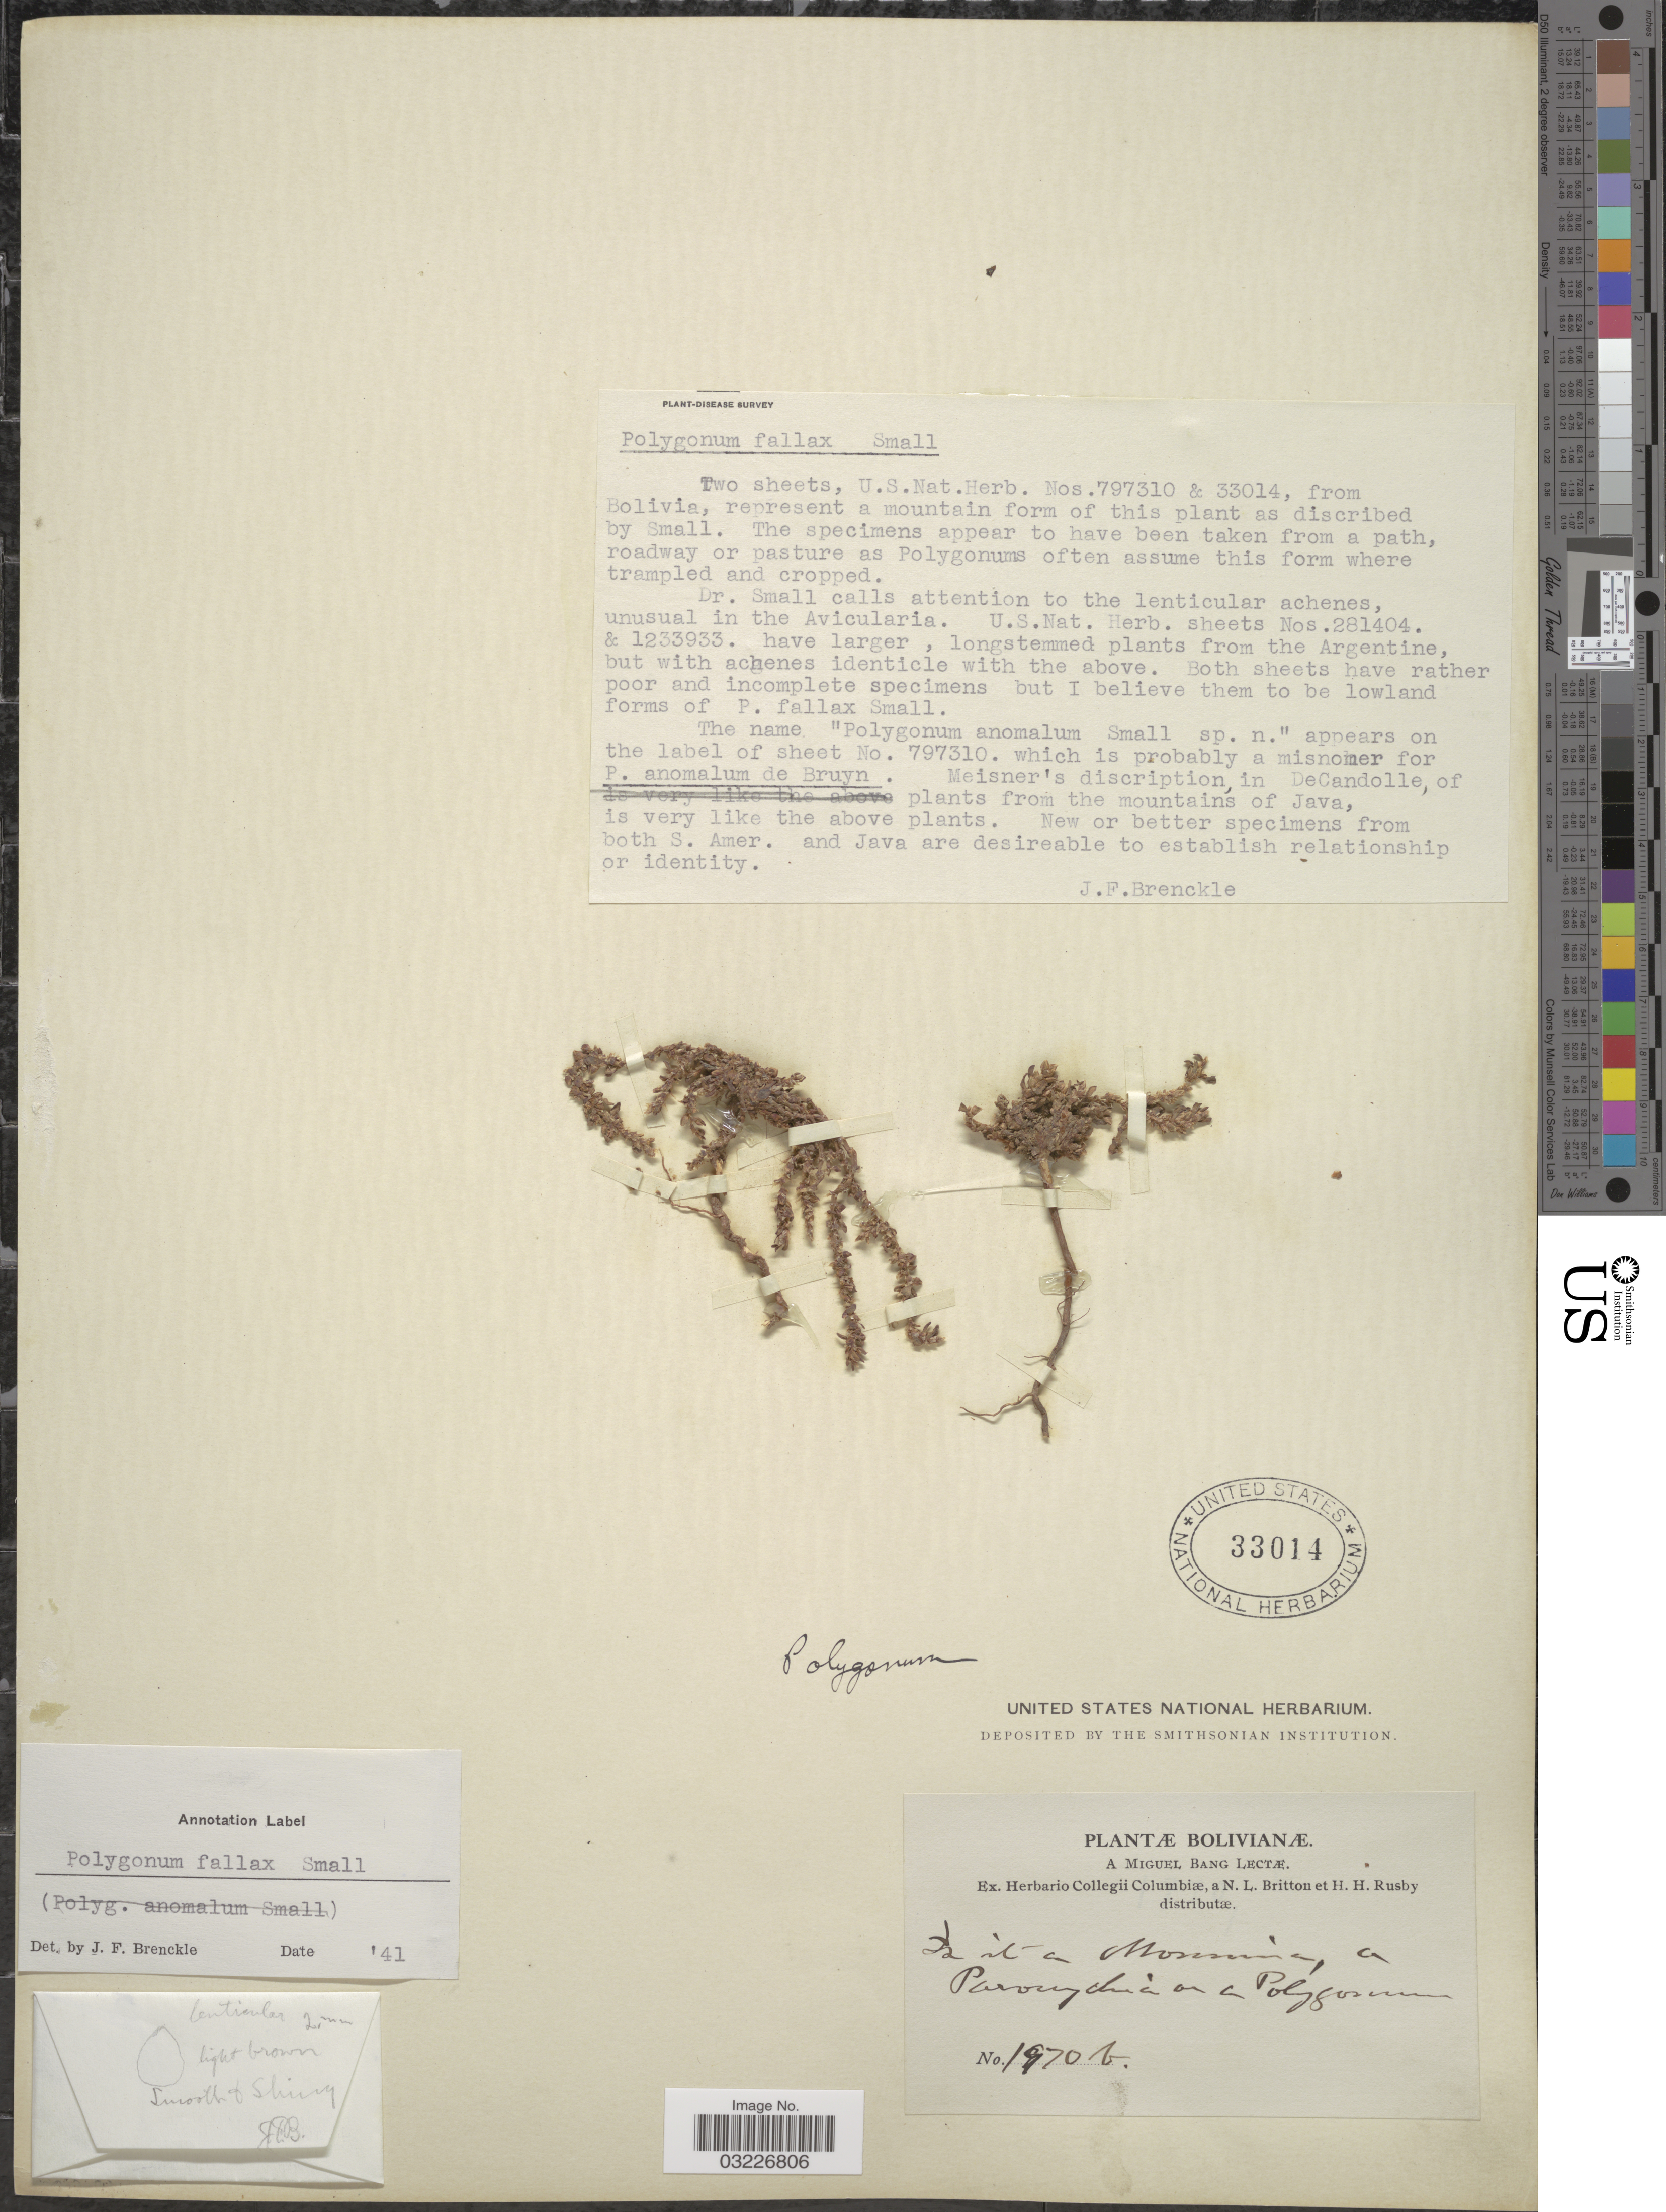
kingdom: Plantae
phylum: Tracheophyta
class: Magnoliopsida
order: Caryophyllales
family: Polygonaceae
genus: Polygonum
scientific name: Polygonum fallax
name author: Greene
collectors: M. Bang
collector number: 1970b.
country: Bolivia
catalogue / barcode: US 33014